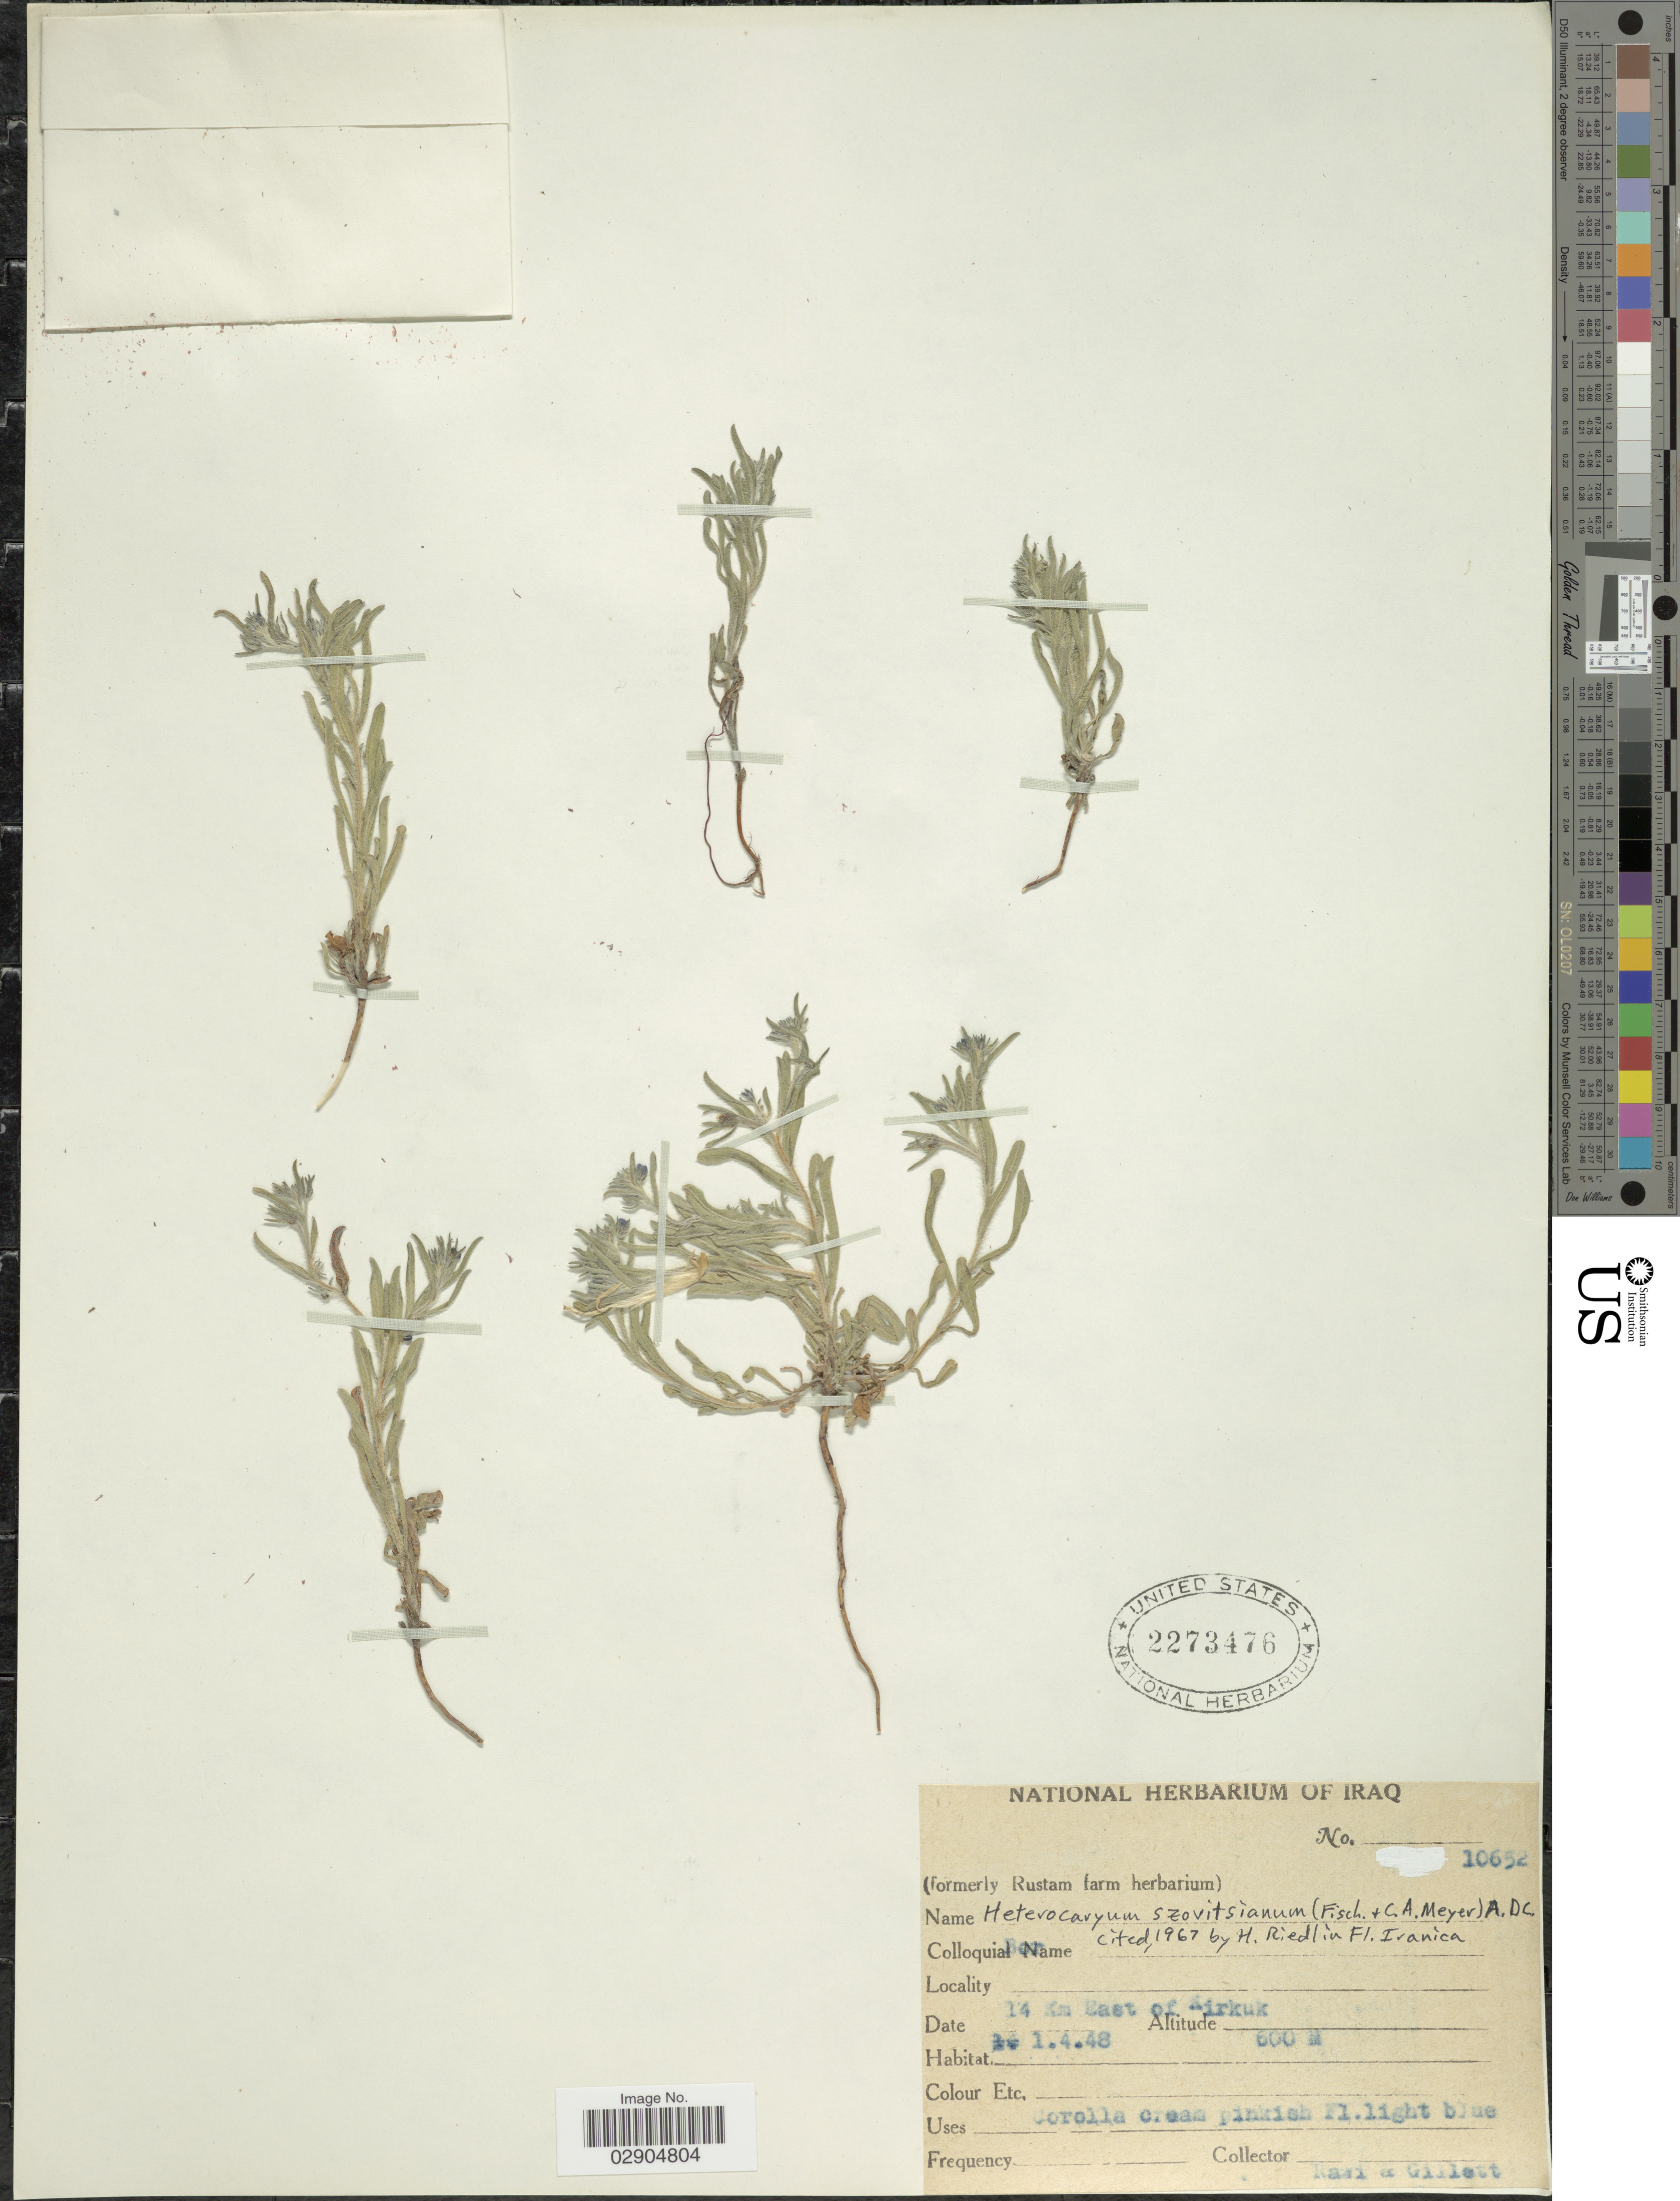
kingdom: Plantae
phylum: Tracheophyta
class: Magnoliopsida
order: Boraginales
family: Boraginaceae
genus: Heterocaryum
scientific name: Heterocaryum szovitsianum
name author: (Fisch. & C.A. Mey.) A. DC.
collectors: -. Rawi & Gillett, --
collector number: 10652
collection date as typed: Transcribed d/m/y: 1/4/48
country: Iraq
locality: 14 Km East of Kirkuk.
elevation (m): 600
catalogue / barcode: US 2273476